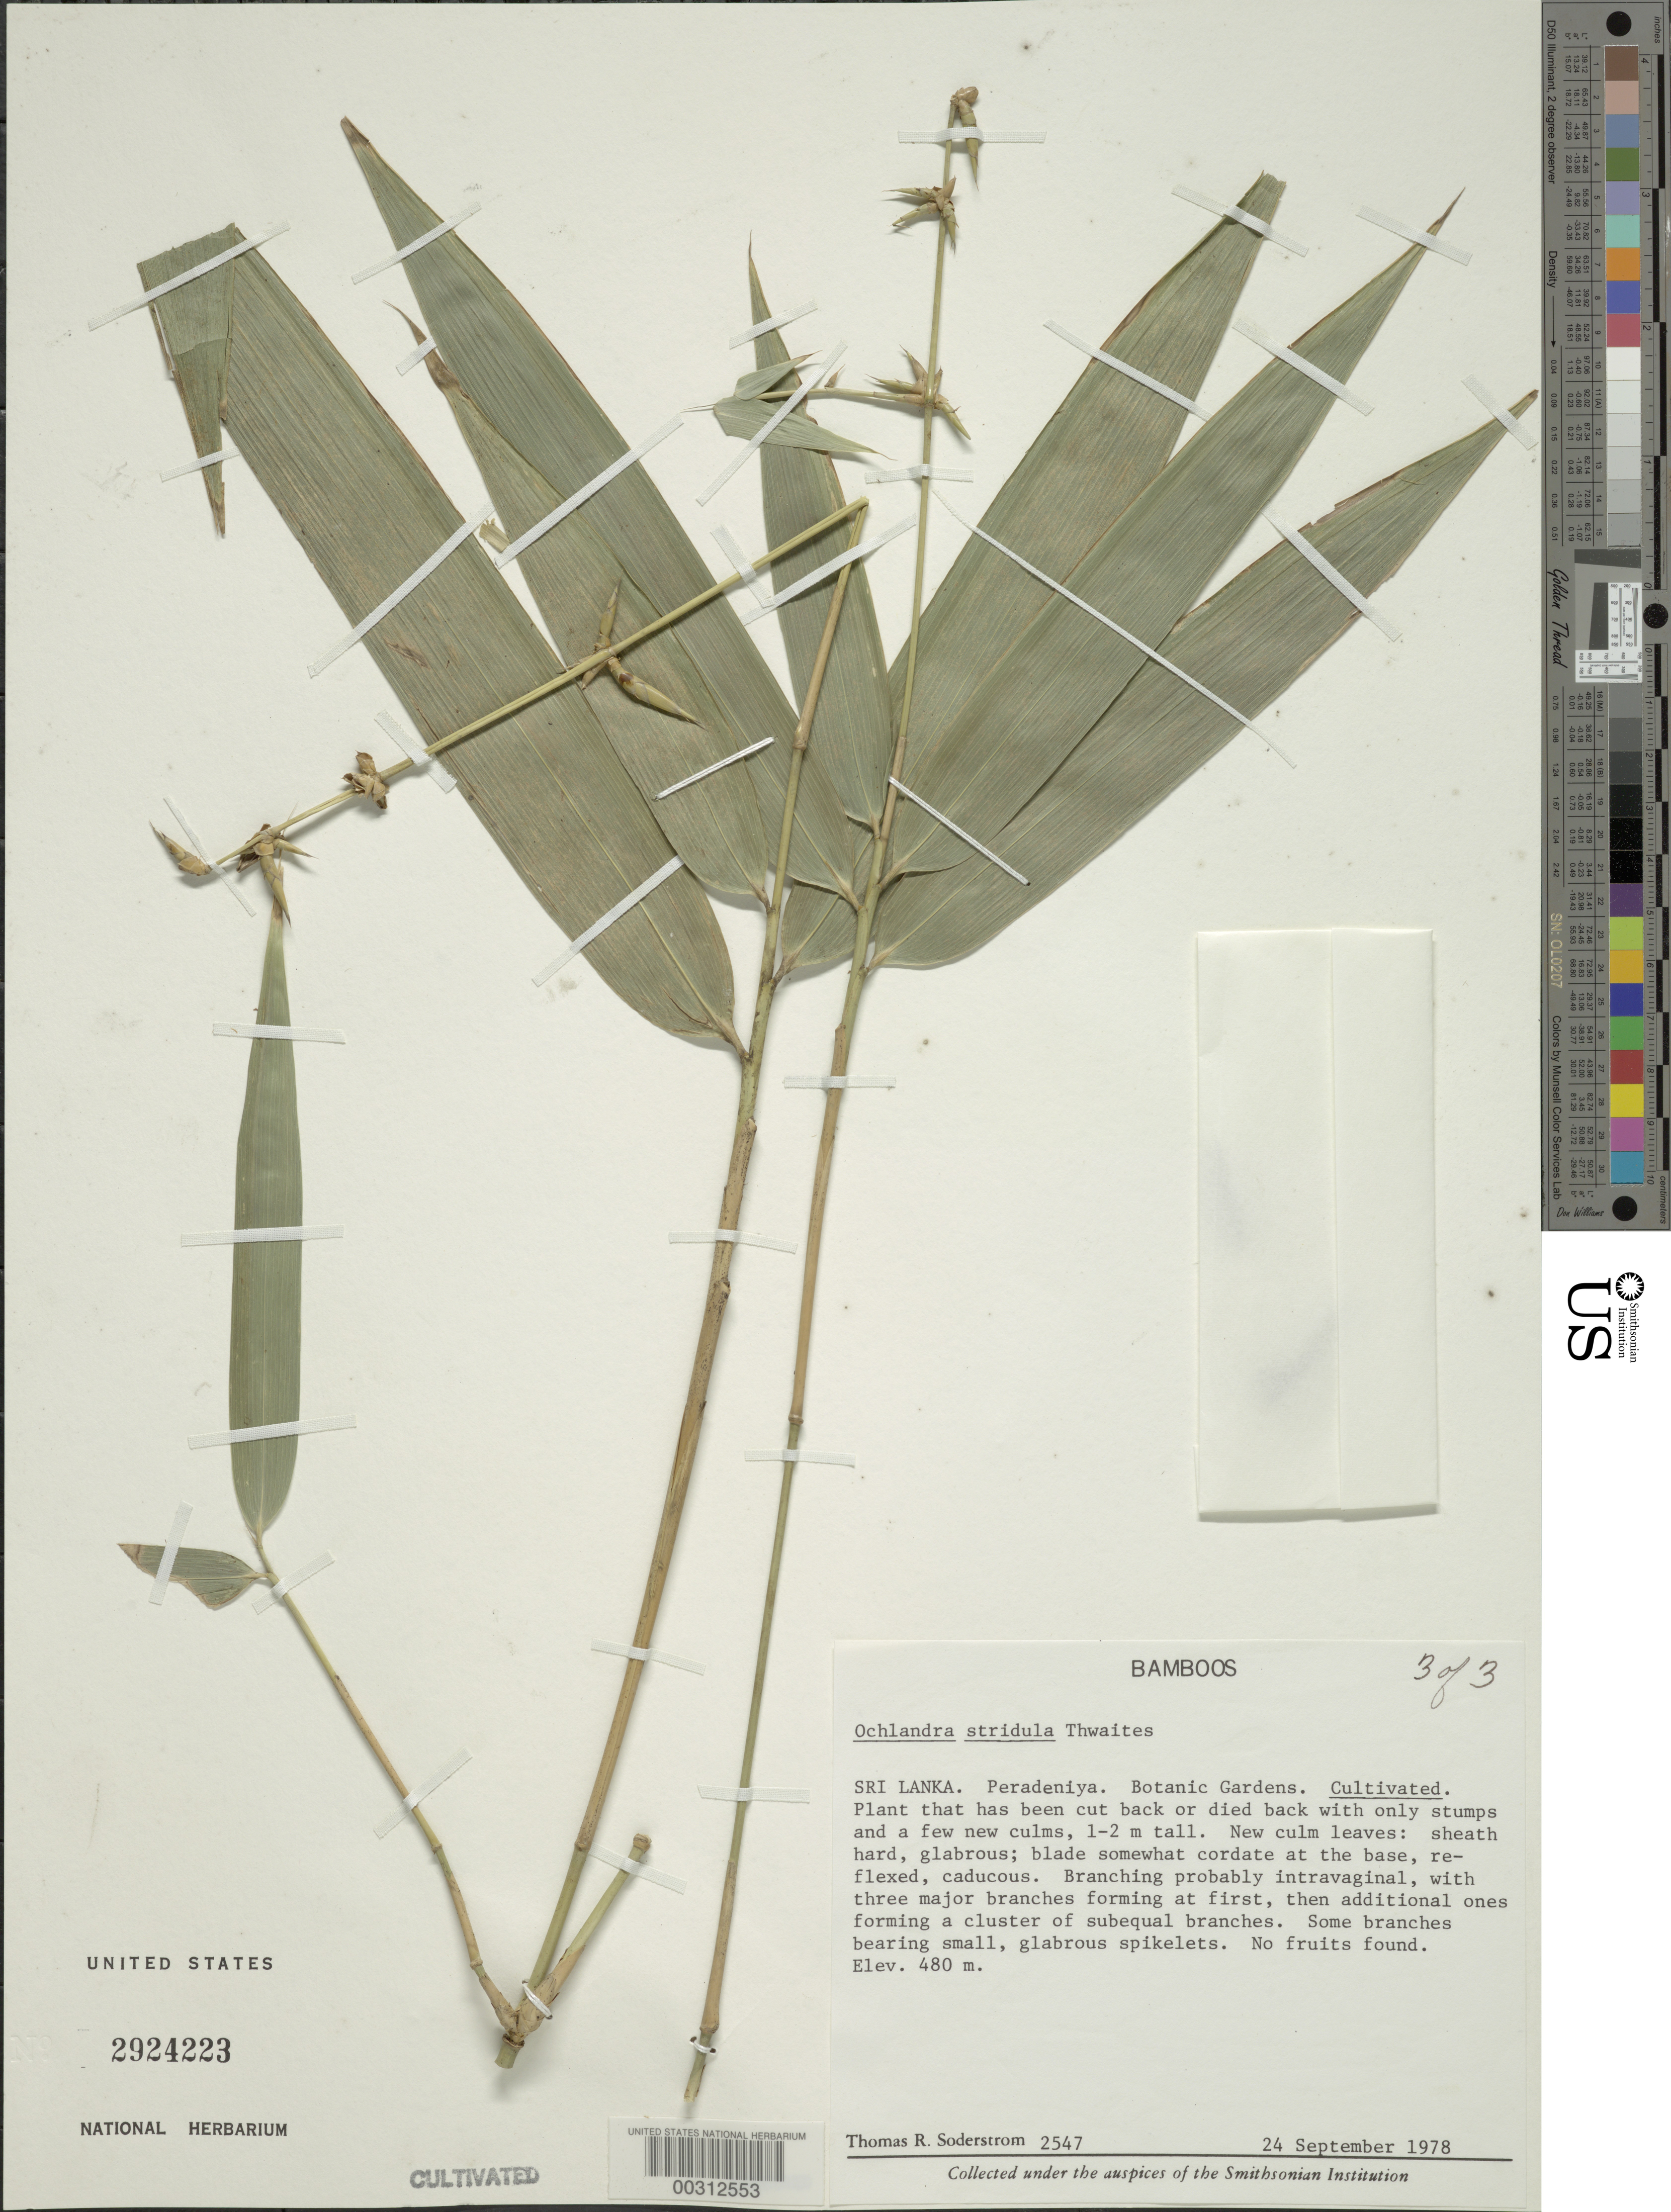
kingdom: Plantae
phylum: Tracheophyta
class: Liliopsida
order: Poales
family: Poaceae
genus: Ochlandra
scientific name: Ochlandra stridula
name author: Moon ex Thwaites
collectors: T. R. Soderstrom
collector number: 2547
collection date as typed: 24 Sep 1978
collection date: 1978-09-24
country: Sri Lanka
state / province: Central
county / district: Kandy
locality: Peradeniya, botanic gardens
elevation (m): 480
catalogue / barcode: US 2924223